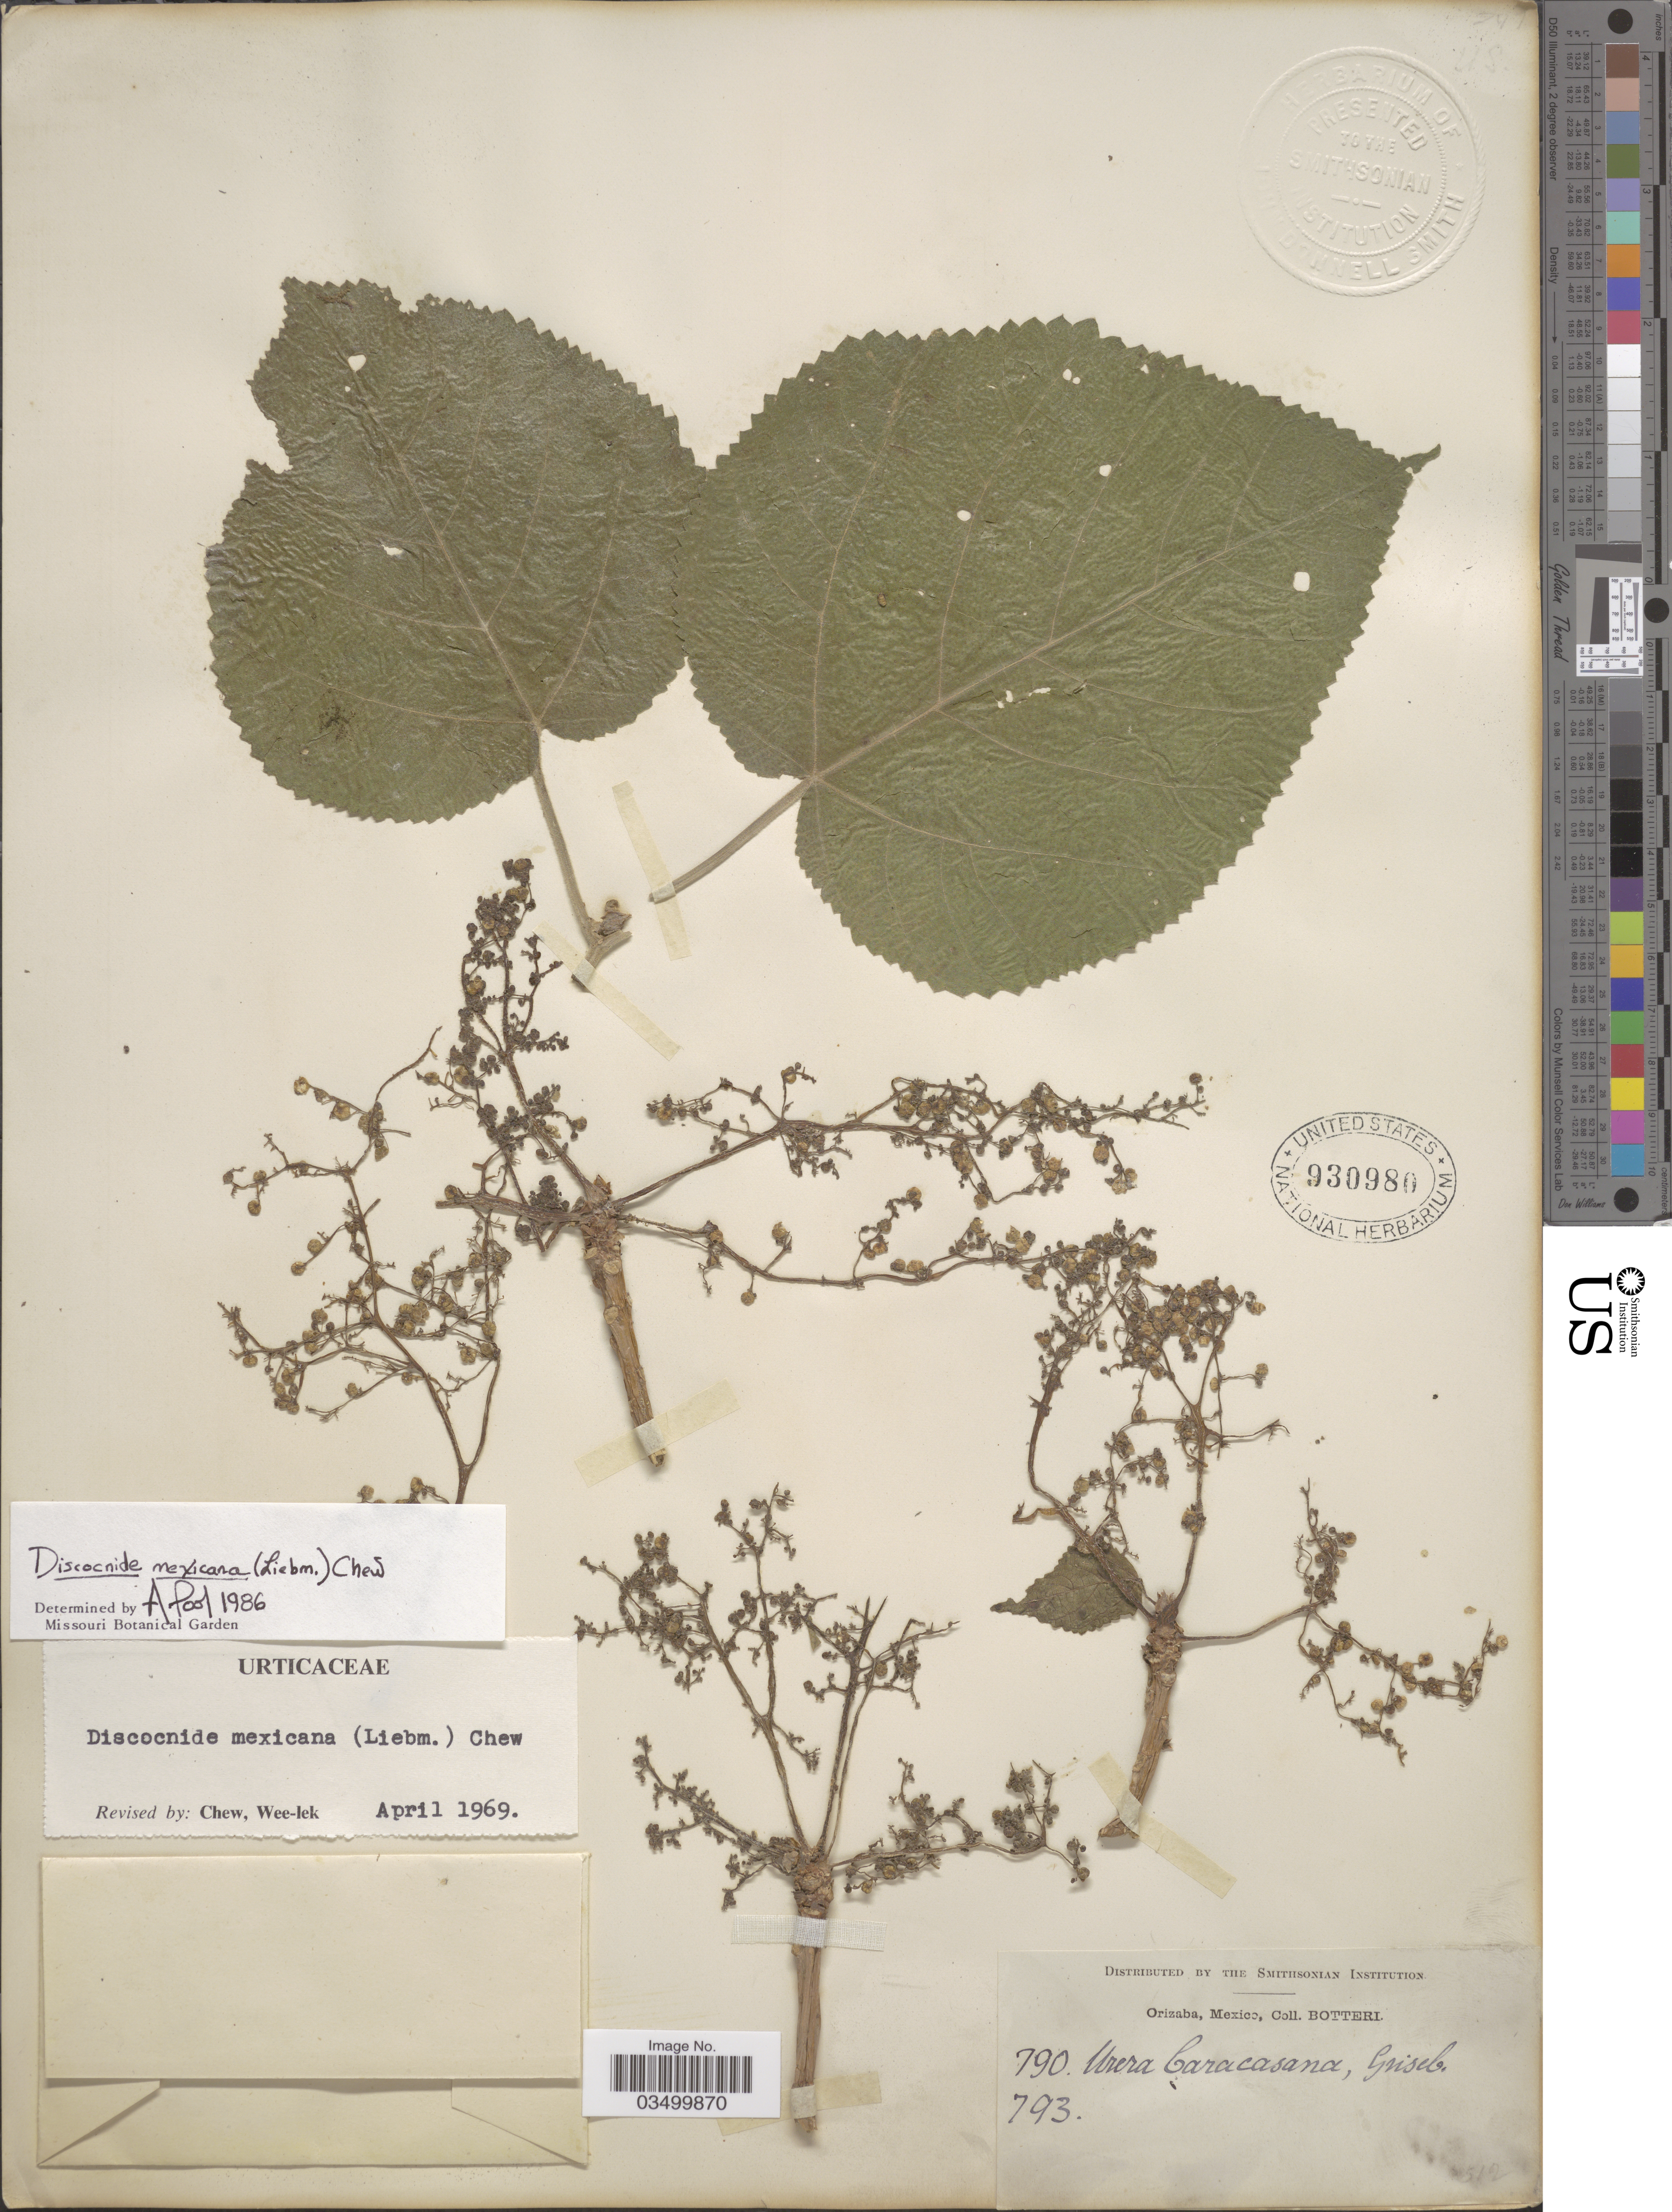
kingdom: Plantae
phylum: Tracheophyta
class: Magnoliopsida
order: Rosales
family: Urticaceae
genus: Discocnide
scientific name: Discocnide mexicana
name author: (Liebm.) Chew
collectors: -. Botteri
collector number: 790/793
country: Mexico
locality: Orizaba.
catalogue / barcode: US 930980